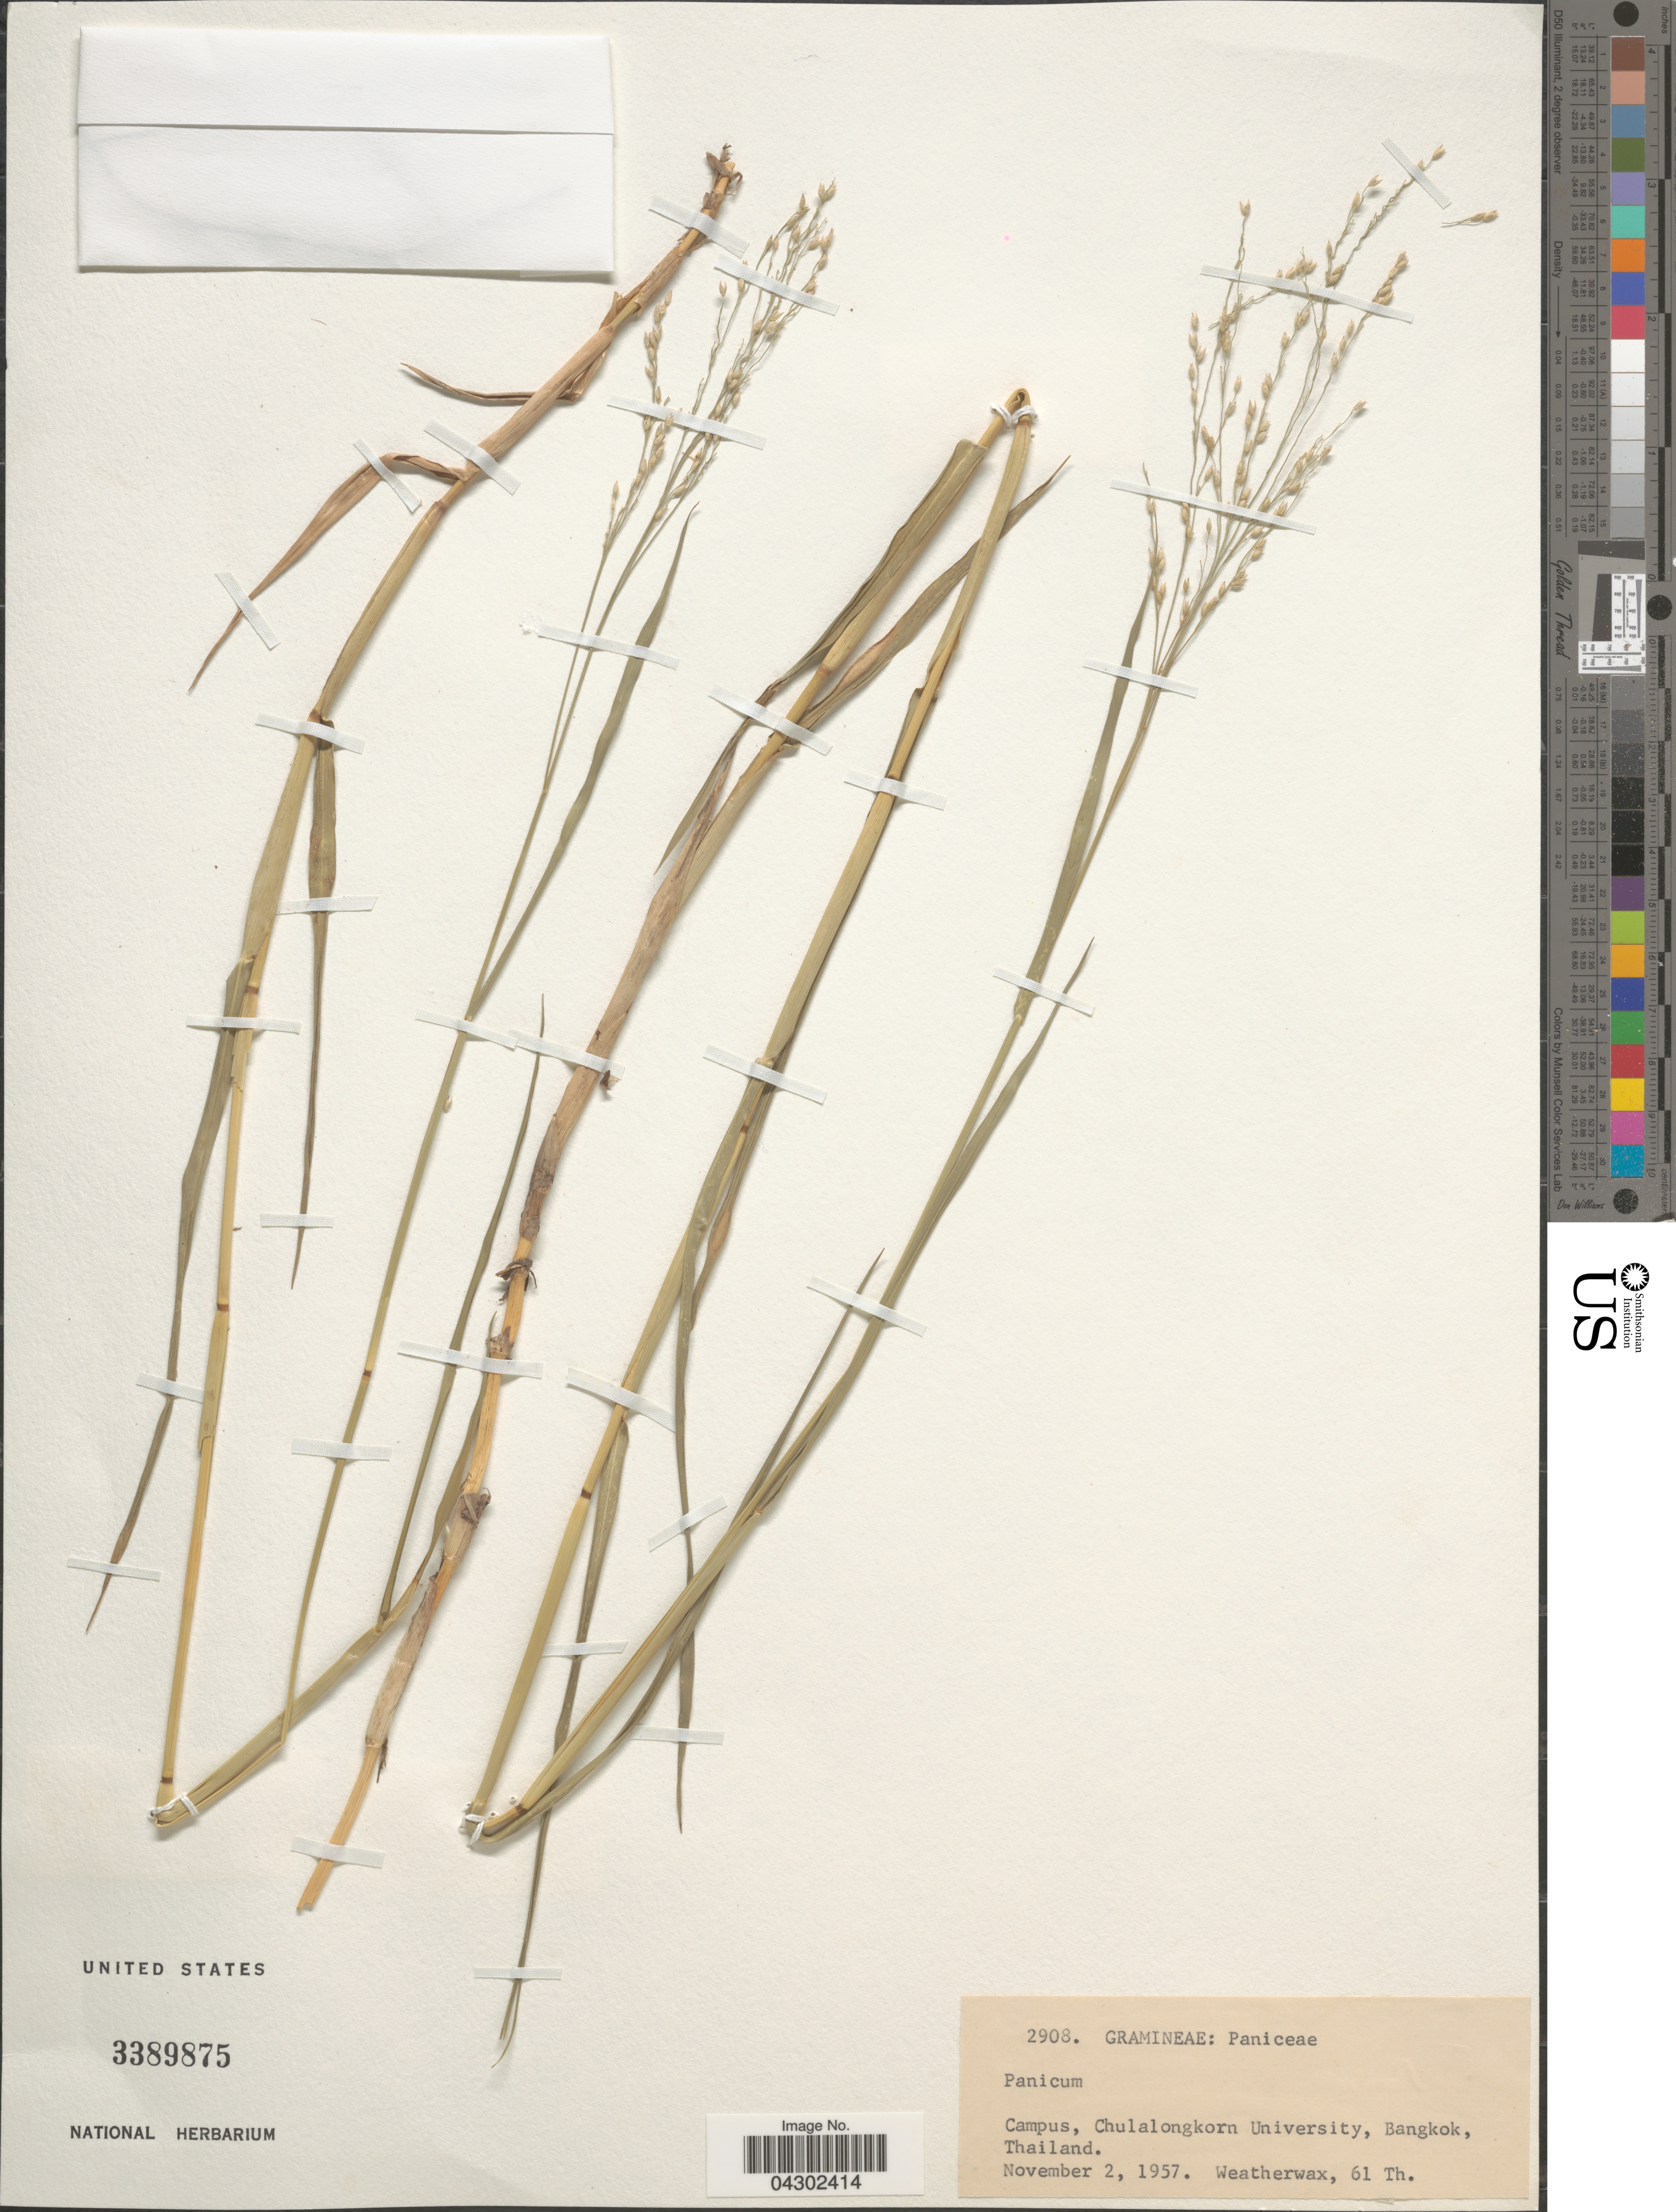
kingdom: Plantae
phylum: Tracheophyta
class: Liliopsida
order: Poales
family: Poaceae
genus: Panicum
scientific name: Panicum sp.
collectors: -. Weatherwax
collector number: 61 Th./2908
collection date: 1957-11-02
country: Thailand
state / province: Bangkok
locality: Campus, Chulalongkorn University.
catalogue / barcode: US 3389875